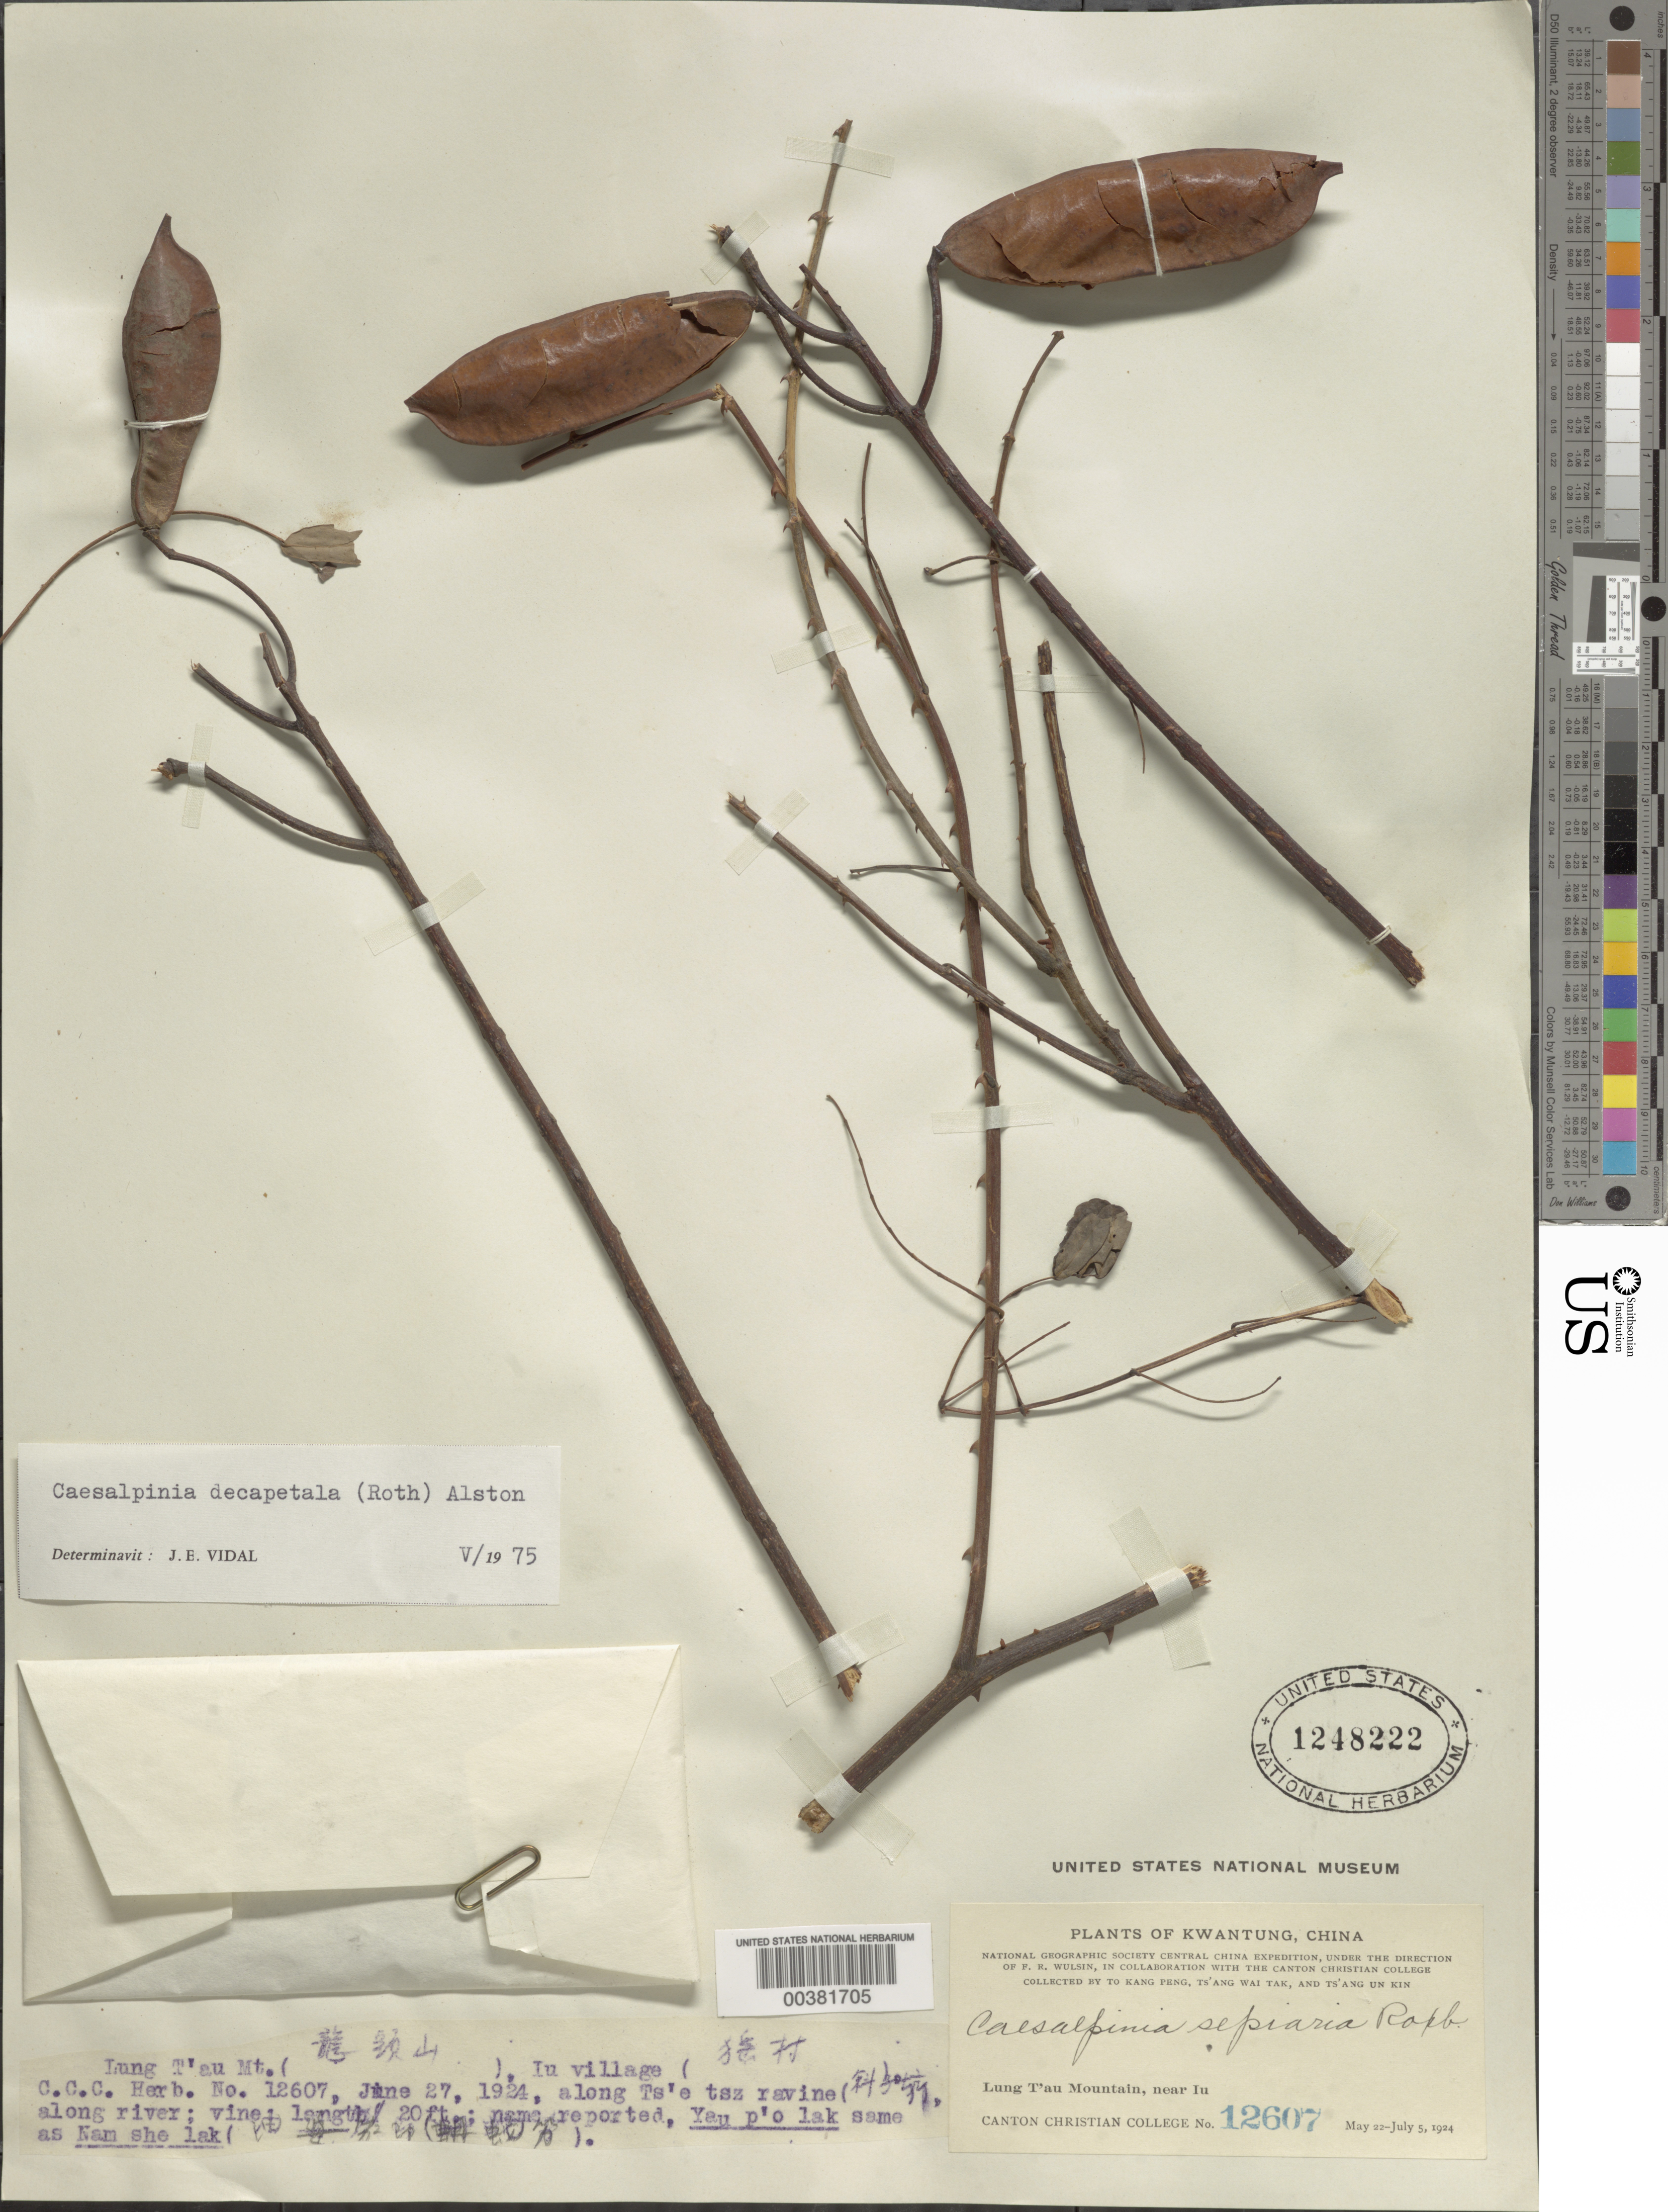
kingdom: Plantae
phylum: Tracheophyta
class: Magnoliopsida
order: Fabales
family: Fabaceae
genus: Biancaea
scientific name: Biancaea decapetala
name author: (Roth) O. Deg.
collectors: P. Kang, W. T. Tsang & U. K. Tsang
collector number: Canton Christian Coll.no.12607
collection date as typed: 22 May 1924 to 05 Jul 1924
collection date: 1924-05-22/1924-07-05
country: China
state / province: Guangdong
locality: Along the ts'e tsz ravine, along river; lung t'au mountain near iu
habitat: Along river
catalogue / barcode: US 1248222